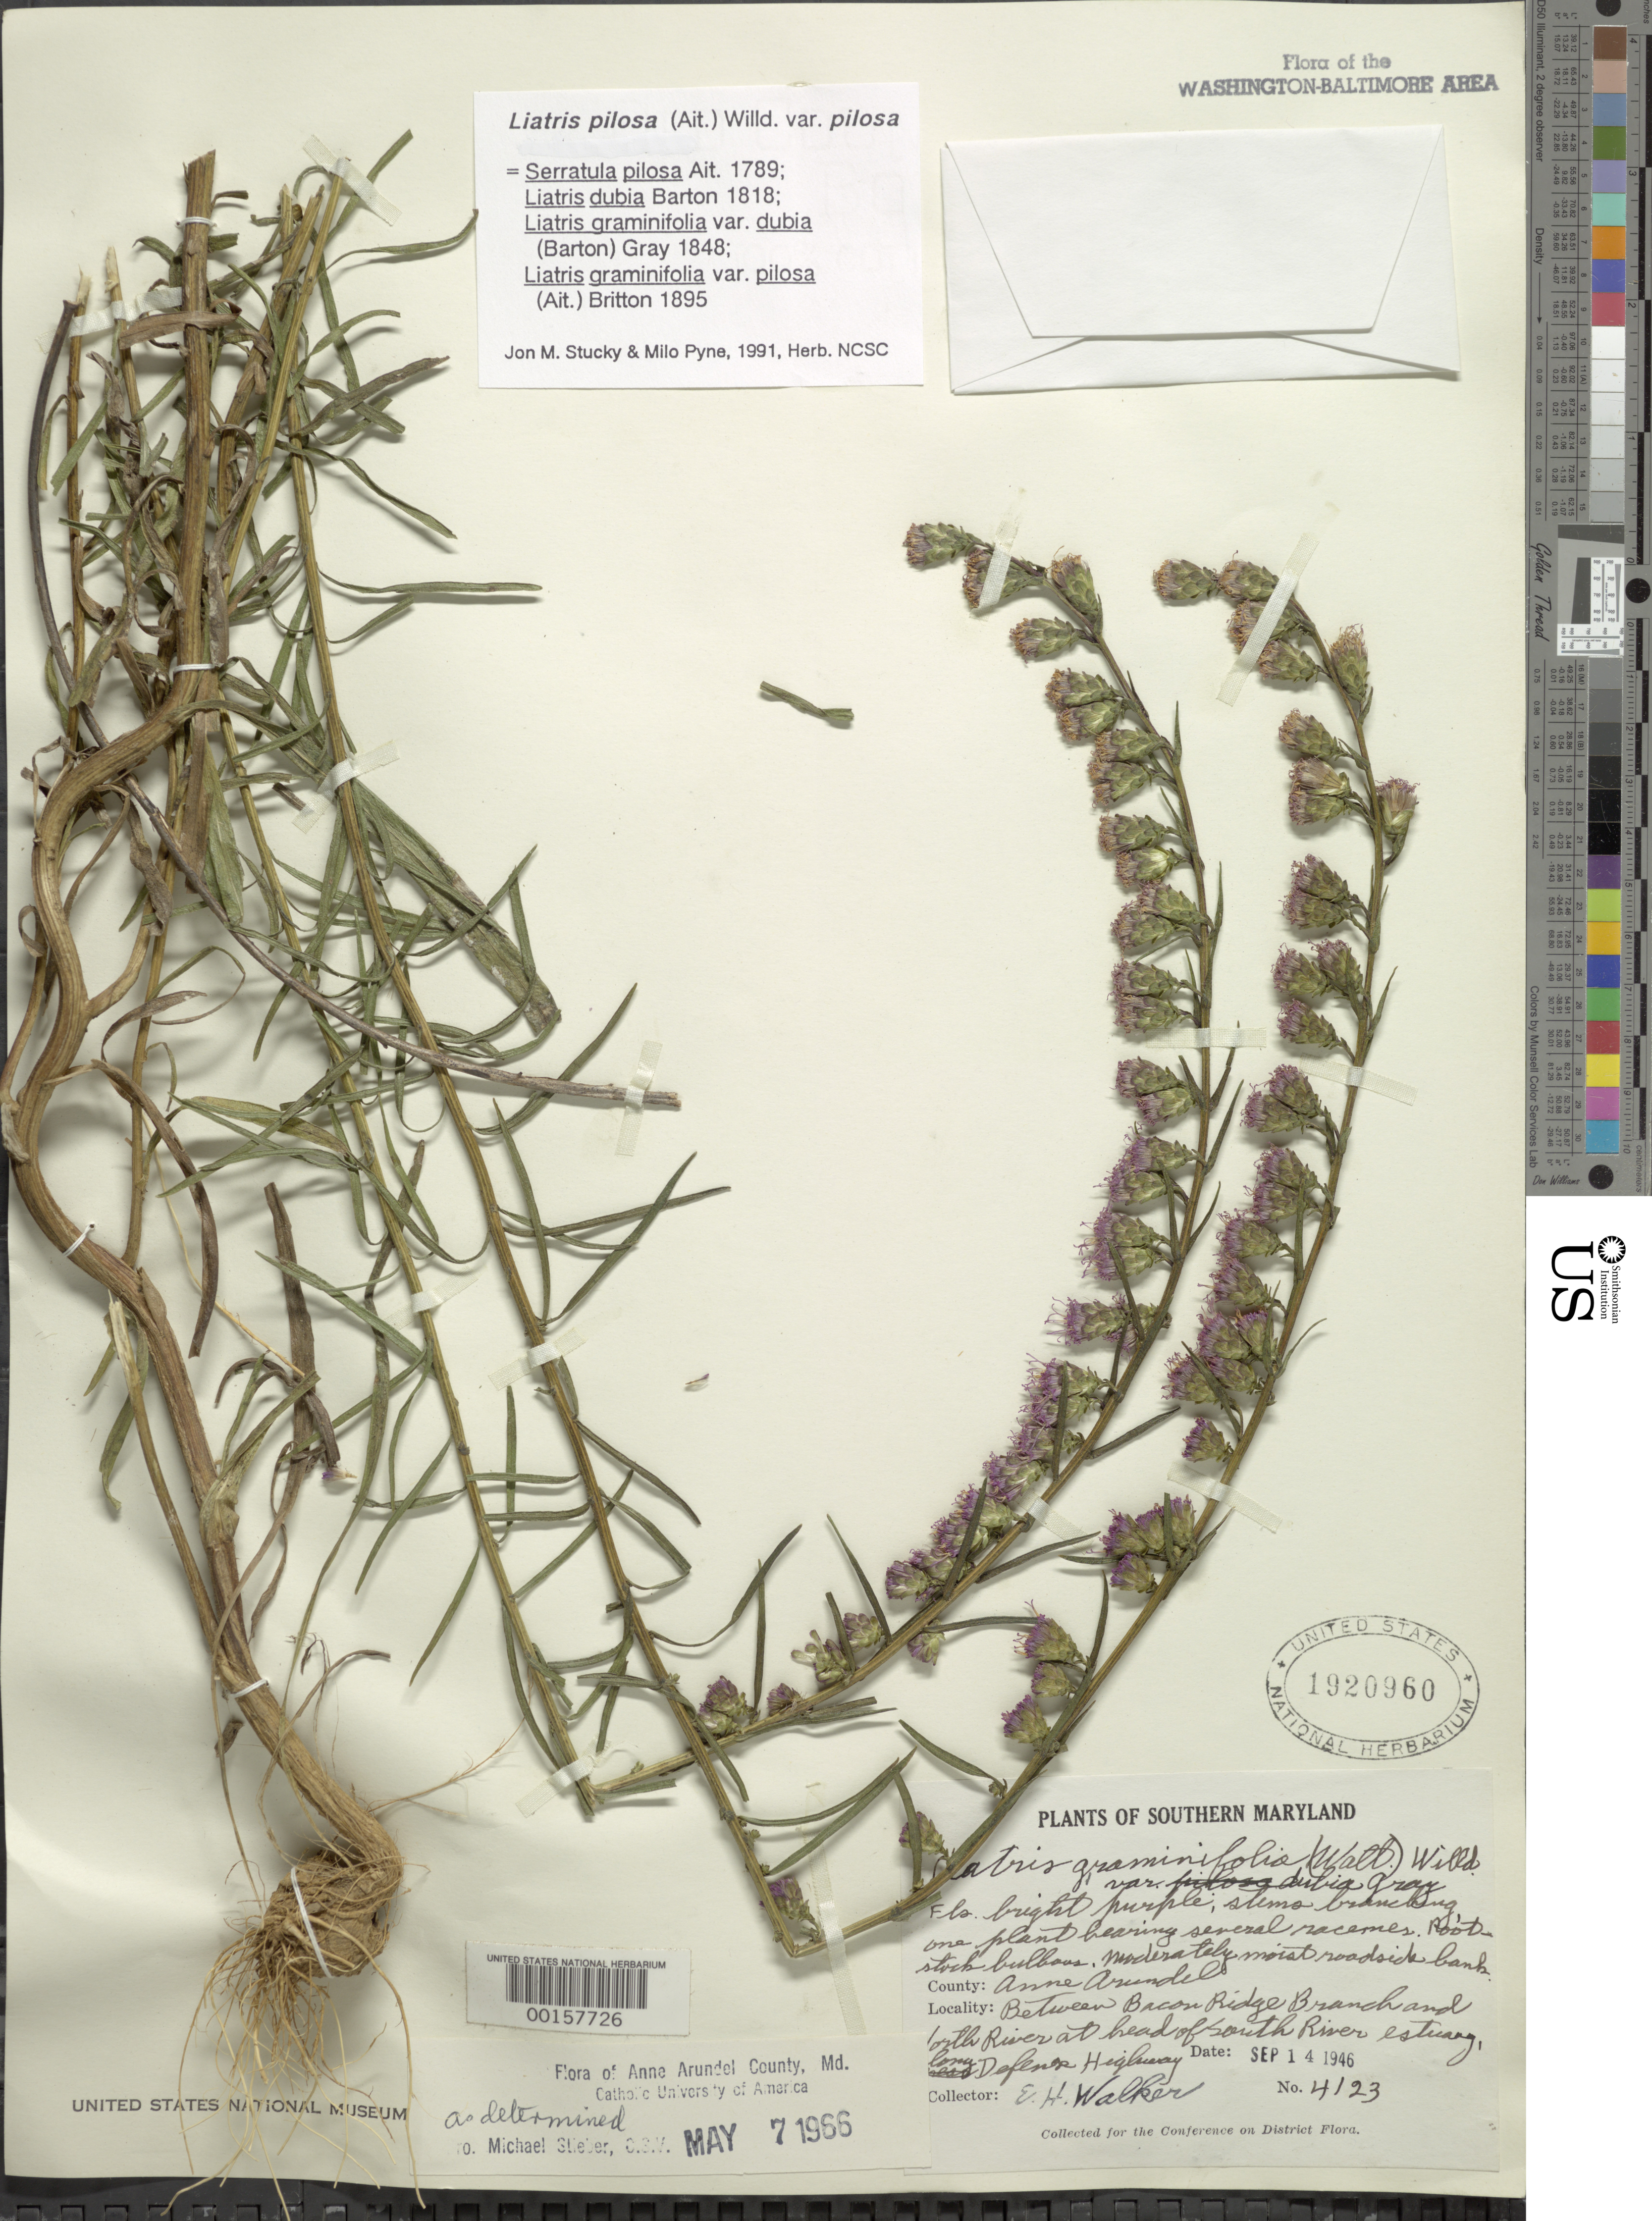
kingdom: Plantae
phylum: Tracheophyta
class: Magnoliopsida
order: Asterales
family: Asteraceae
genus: Liatris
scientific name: Liatris pilosa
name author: (Aiton) Willd.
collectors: E. H. Walker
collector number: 4123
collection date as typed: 14 Sep 1946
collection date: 1946-09-14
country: United States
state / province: Maryland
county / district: Anne Arundel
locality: Head of South River Estuary between Bacon Ridge Branch and North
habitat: Moderately moist roadside bank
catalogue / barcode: US 1920960